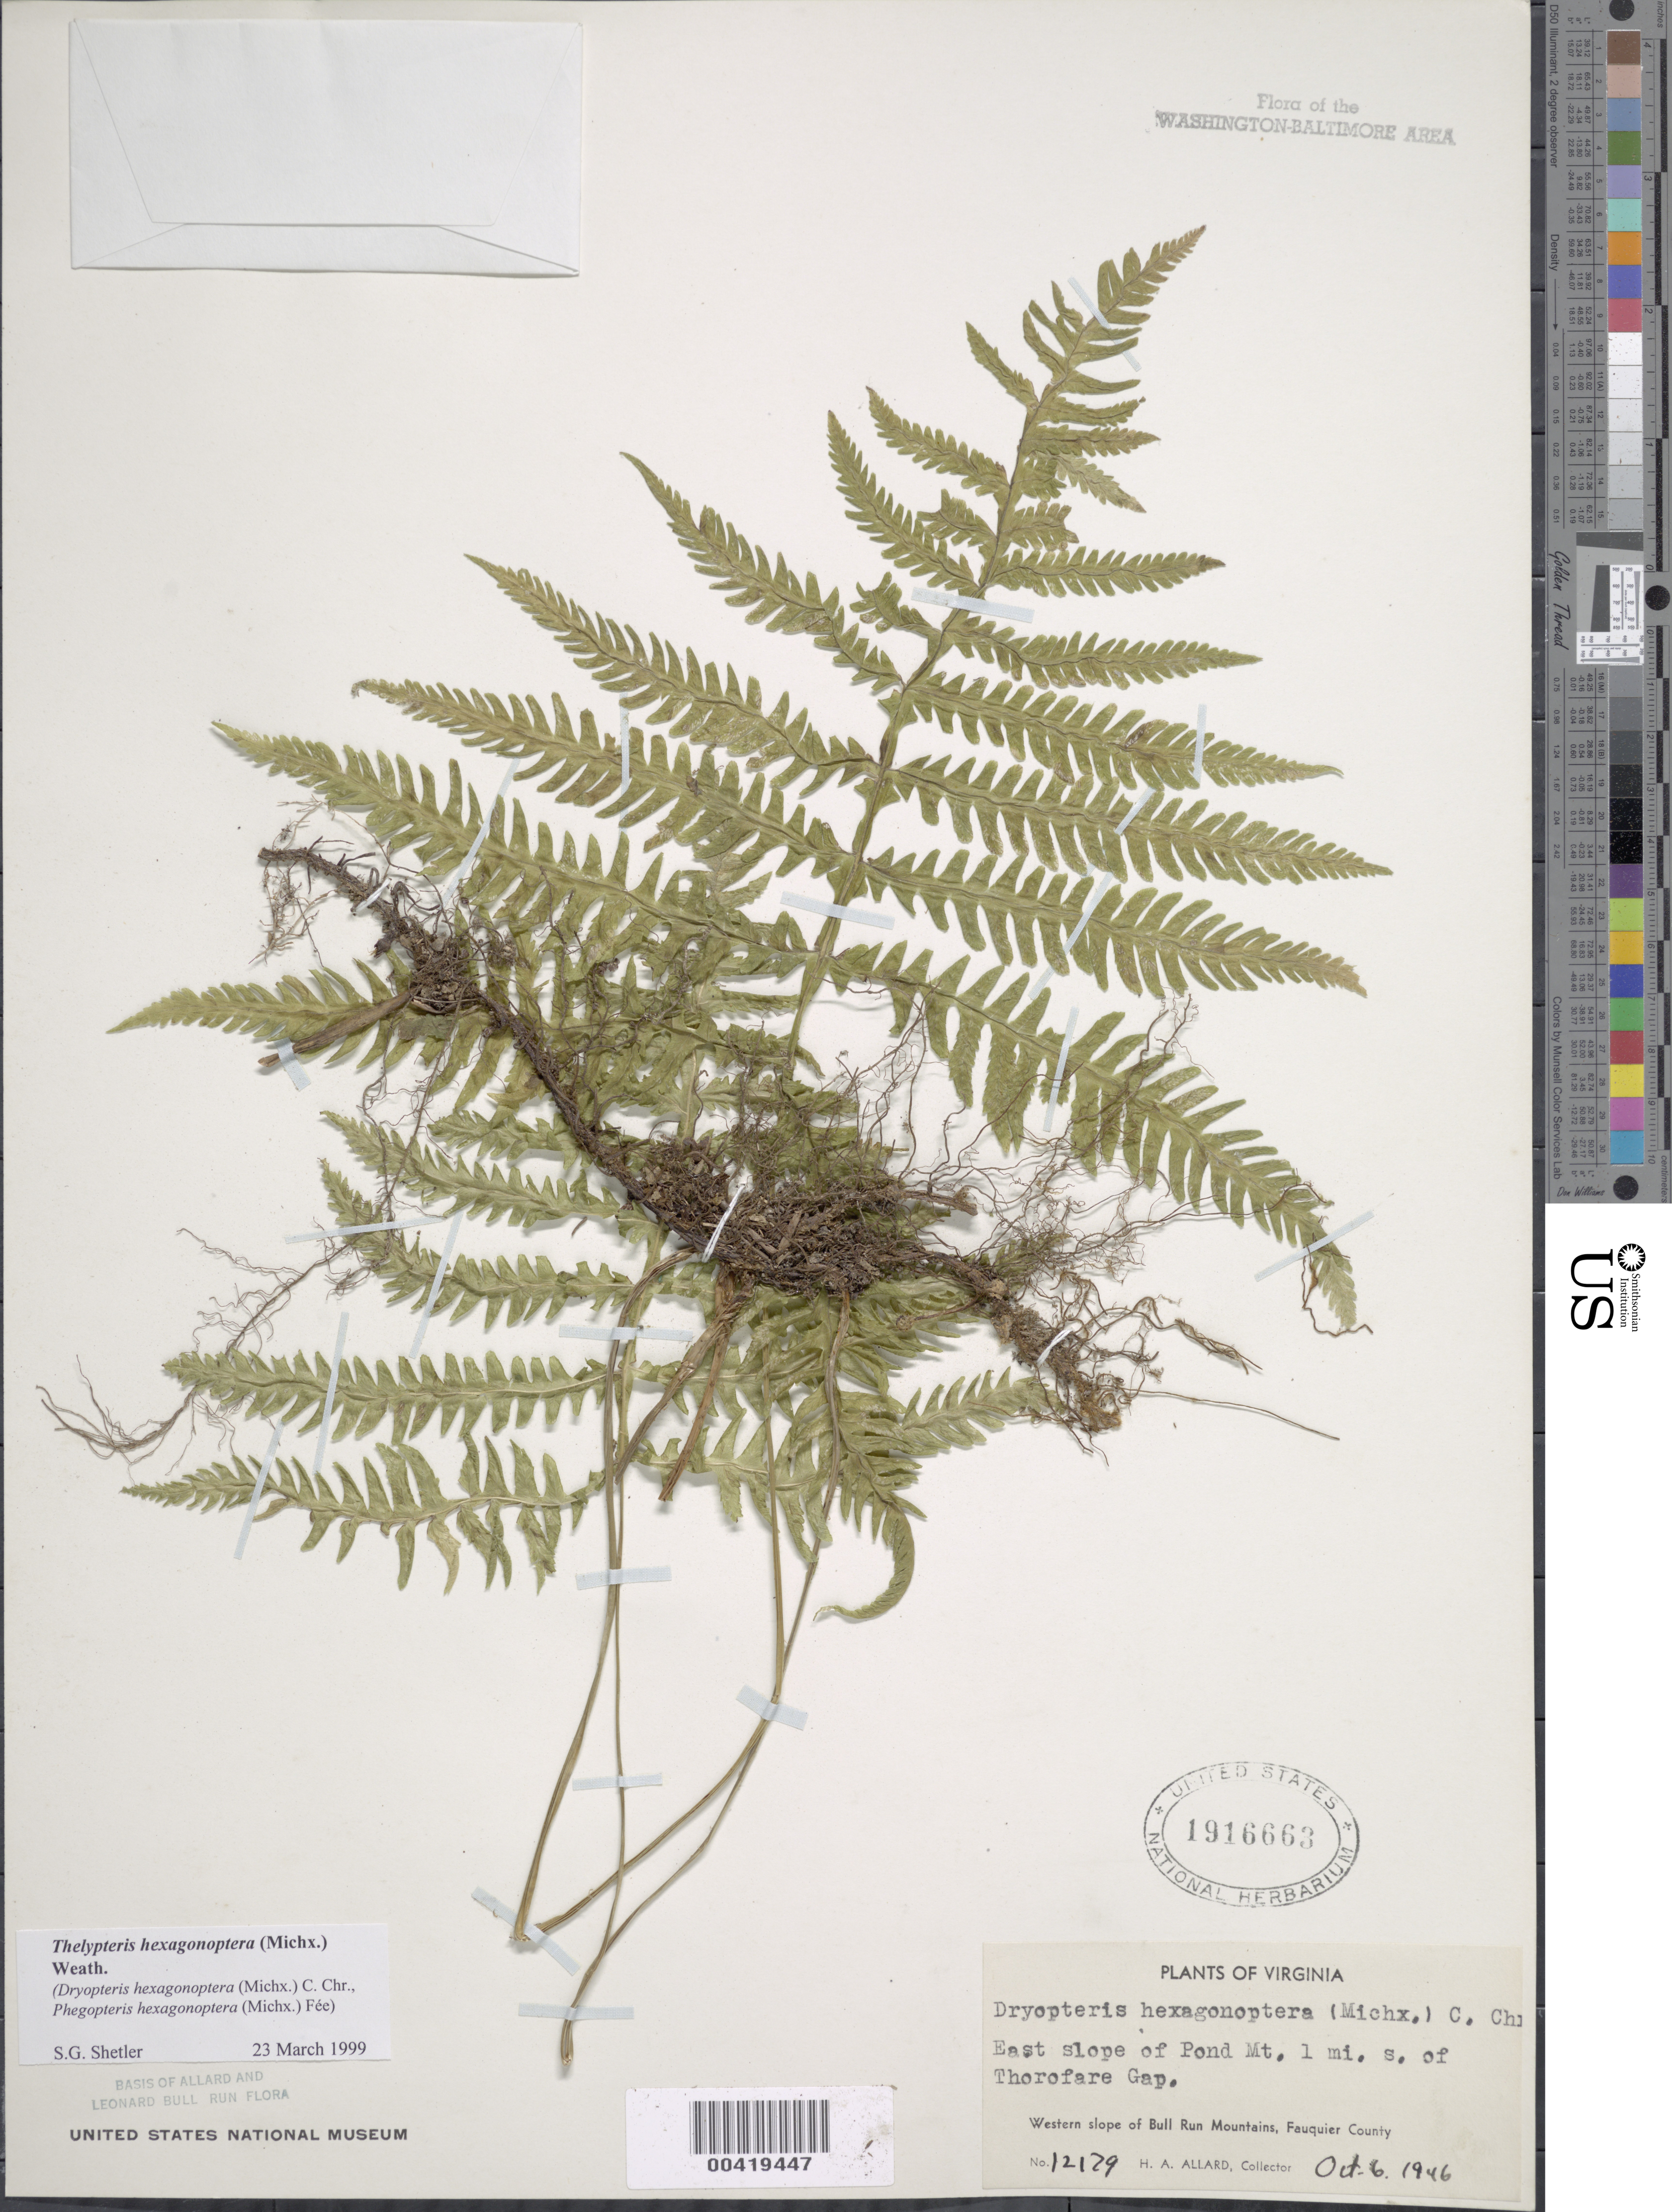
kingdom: Plantae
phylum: Tracheophyta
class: Polypodiopsida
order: Polypodiales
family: Thelypteridaceae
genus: Phegopteris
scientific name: Phegopteris hexagonoptera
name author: (Michx.) Fée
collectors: H. A. Allard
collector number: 12179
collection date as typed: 06 Oct 1946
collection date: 1946-10-06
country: United States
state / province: Virginia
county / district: Fauquier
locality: South of Thorofare Gap, Pond Mountain Bull Run Mts.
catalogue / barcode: US 1916663